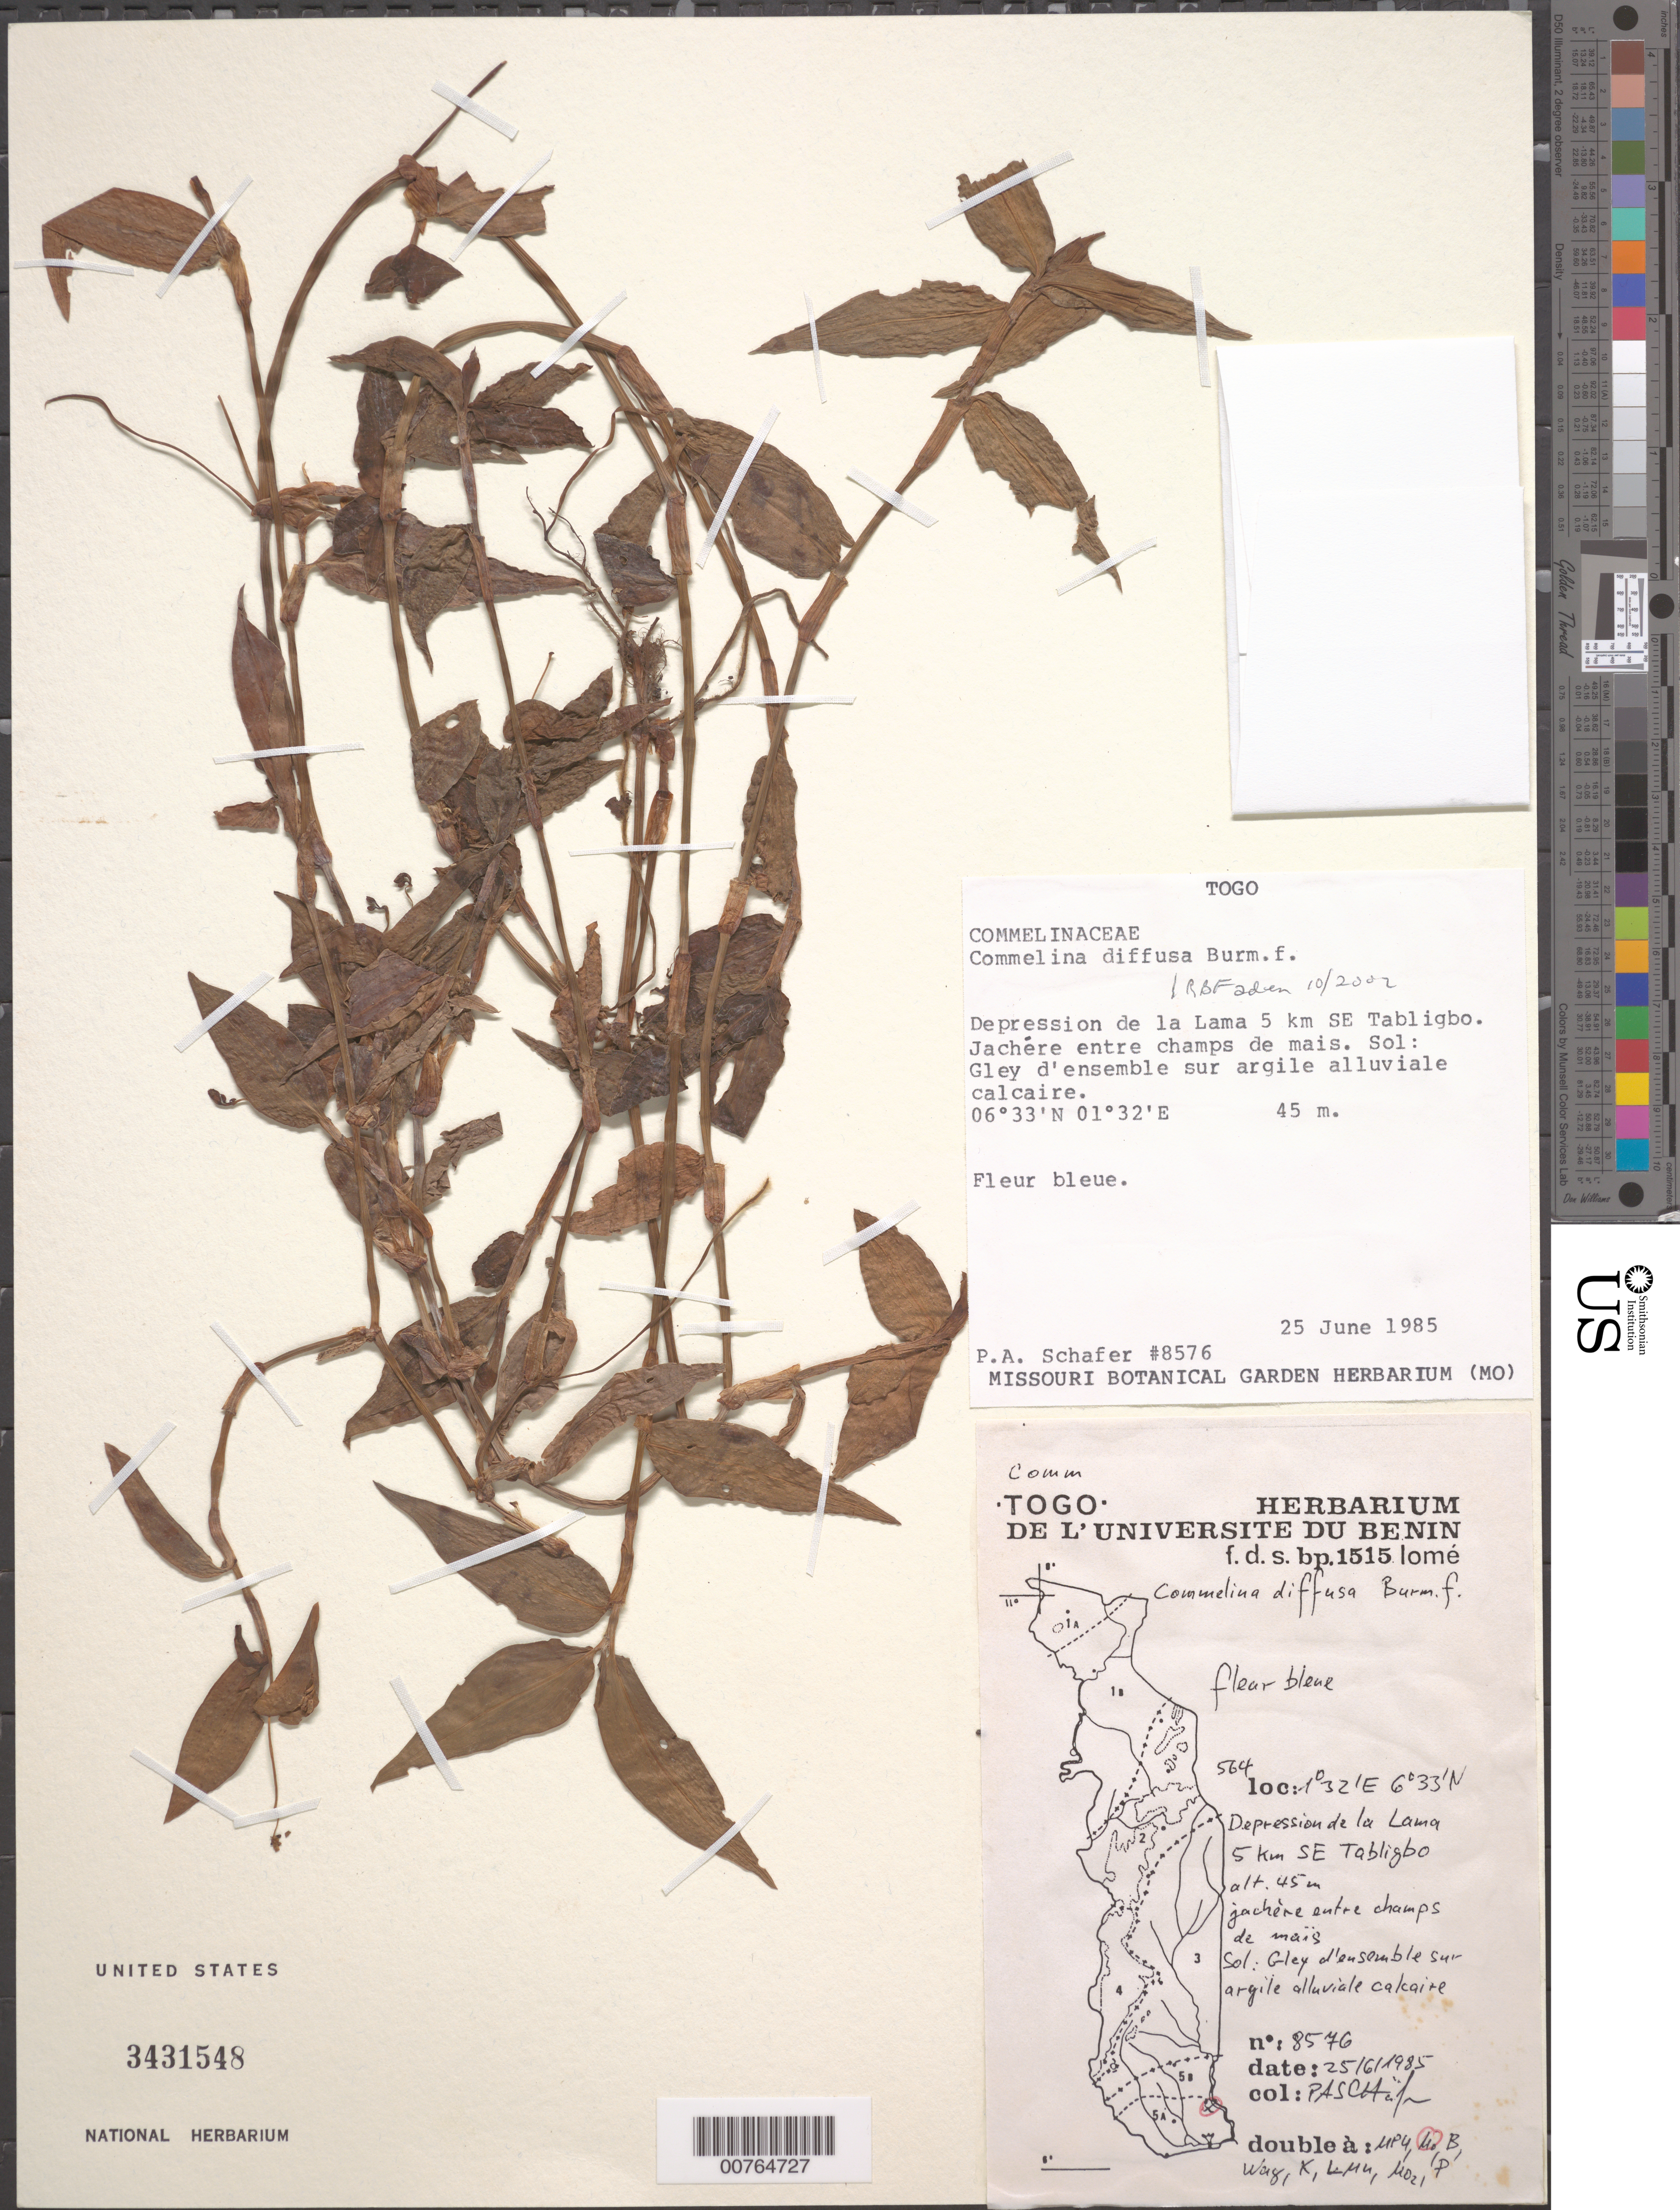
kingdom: Plantae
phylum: Tracheophyta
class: Liliopsida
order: Commelinales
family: Commelinaceae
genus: Commelina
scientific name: Commelina diffusa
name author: Burm. f.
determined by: Faden, Robert B., (US), Smithsonian Institution - National Museum of Natural History (UNITED STATES)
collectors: P. Schafer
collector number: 8576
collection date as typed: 25 Jun 1985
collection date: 1985-06-25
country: Togo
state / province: Maritime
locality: SE of Tabligbo, Jachere between champs de mais.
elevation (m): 45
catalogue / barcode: US 3431548